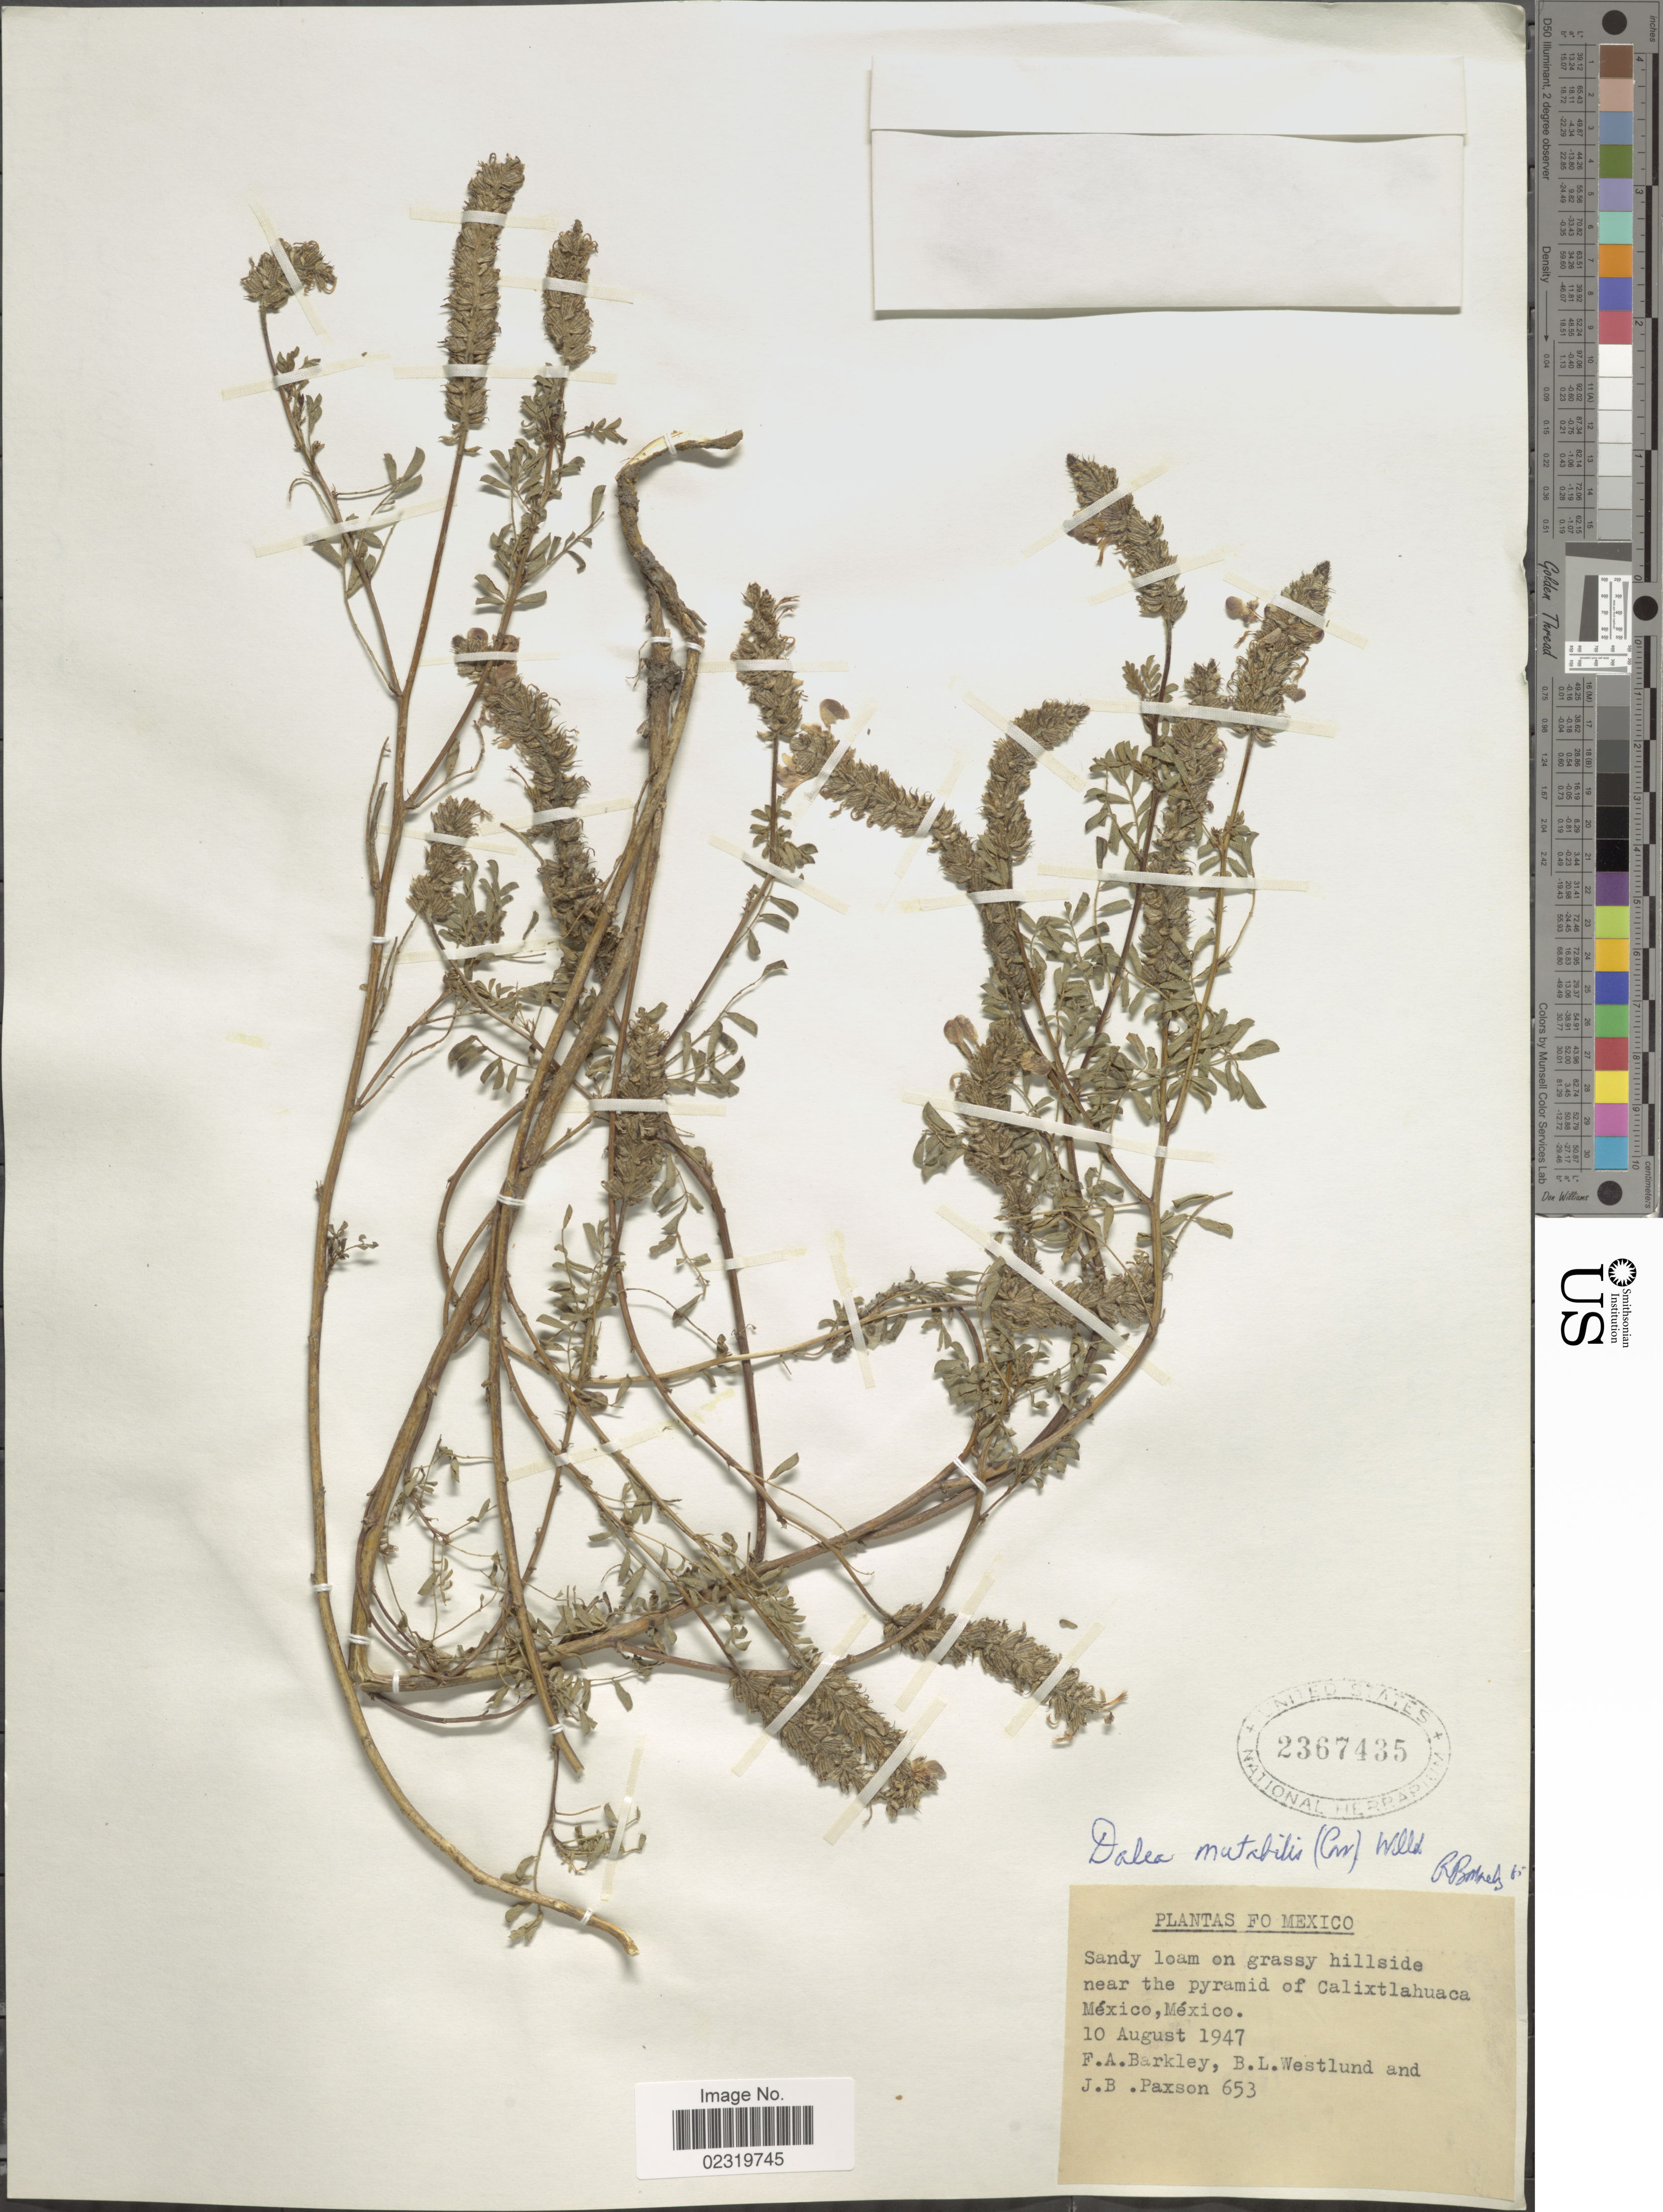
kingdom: Plantae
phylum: Tracheophyta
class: Magnoliopsida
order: Fabales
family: Fabaceae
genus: Dalea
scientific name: Dalea obovatifolia var. obovatifolia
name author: Ortega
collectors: F. A. Barkley, B. Westlund & J. B. Paxson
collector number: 653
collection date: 1947-08-10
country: Mexico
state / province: México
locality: Near the pyramid of Calixtlahuaca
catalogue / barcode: US 2367435